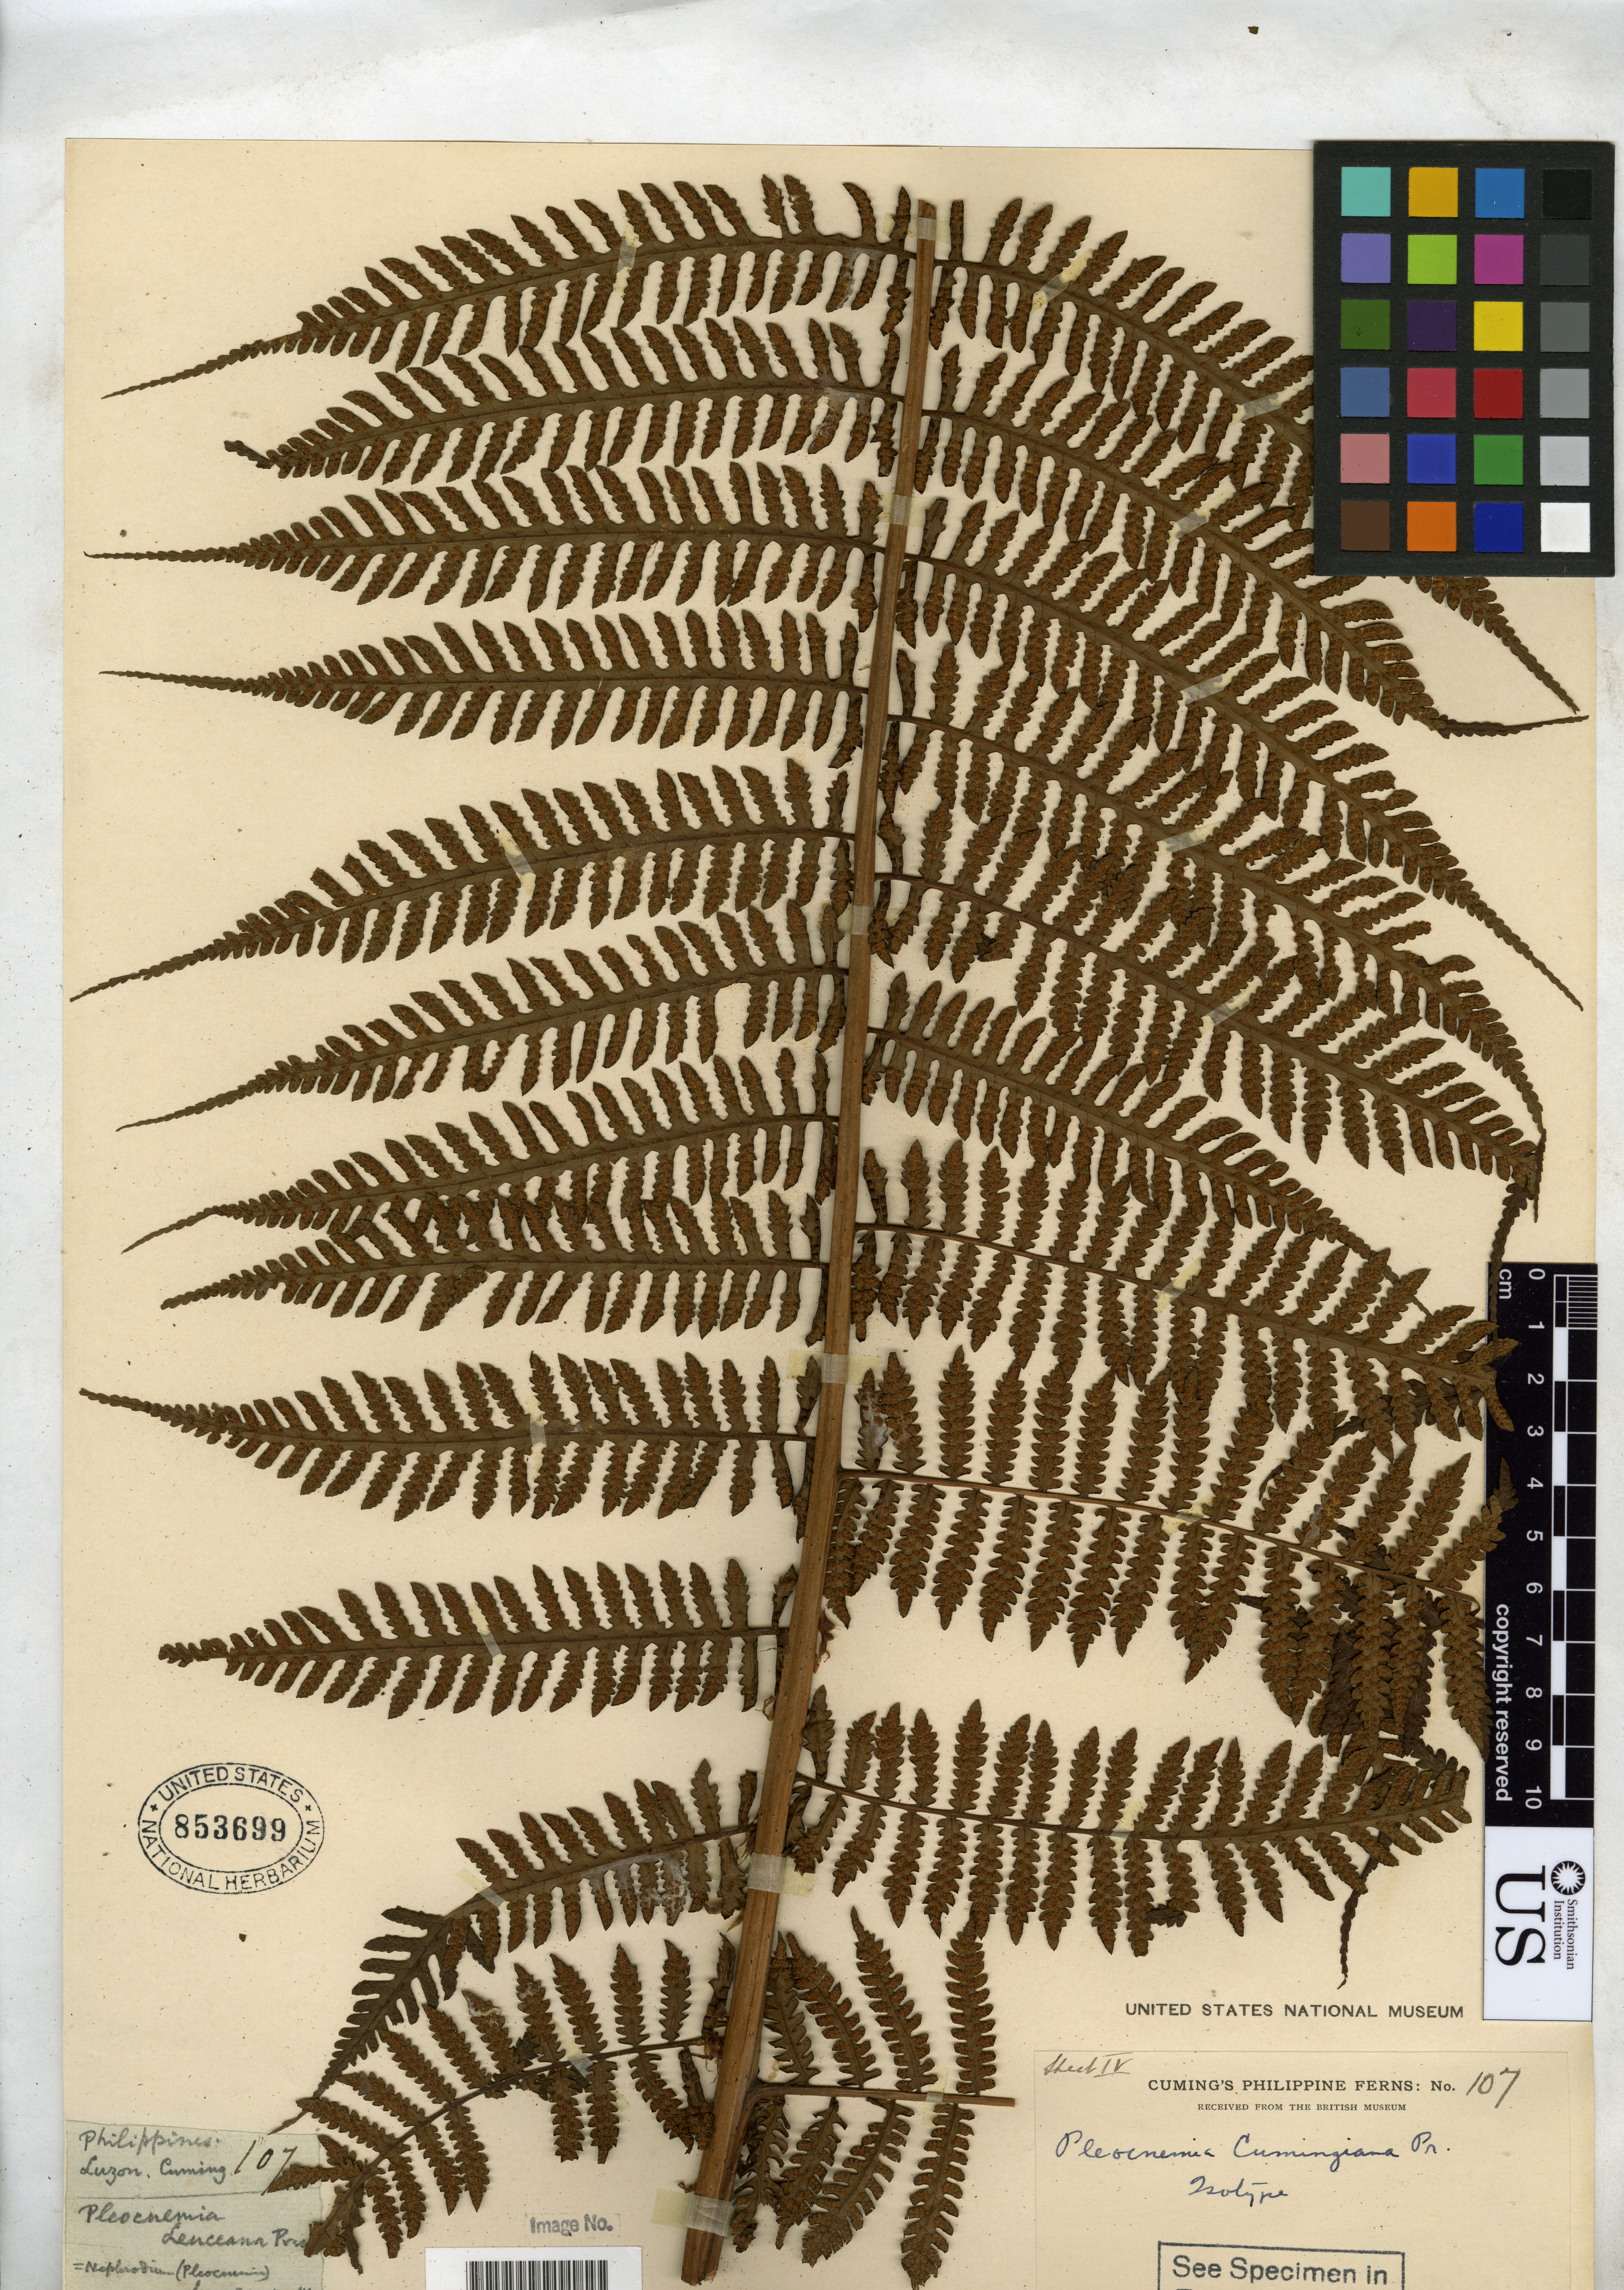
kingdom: Plantae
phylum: Tracheophyta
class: Polypodiopsida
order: Polypodiales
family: Dryopteridaceae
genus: Pleocnemia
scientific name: Pleocnemia cumingiana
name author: C. Presl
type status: Isotype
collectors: H. Cuming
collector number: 107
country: Philippines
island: Luzon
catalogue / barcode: US 853699